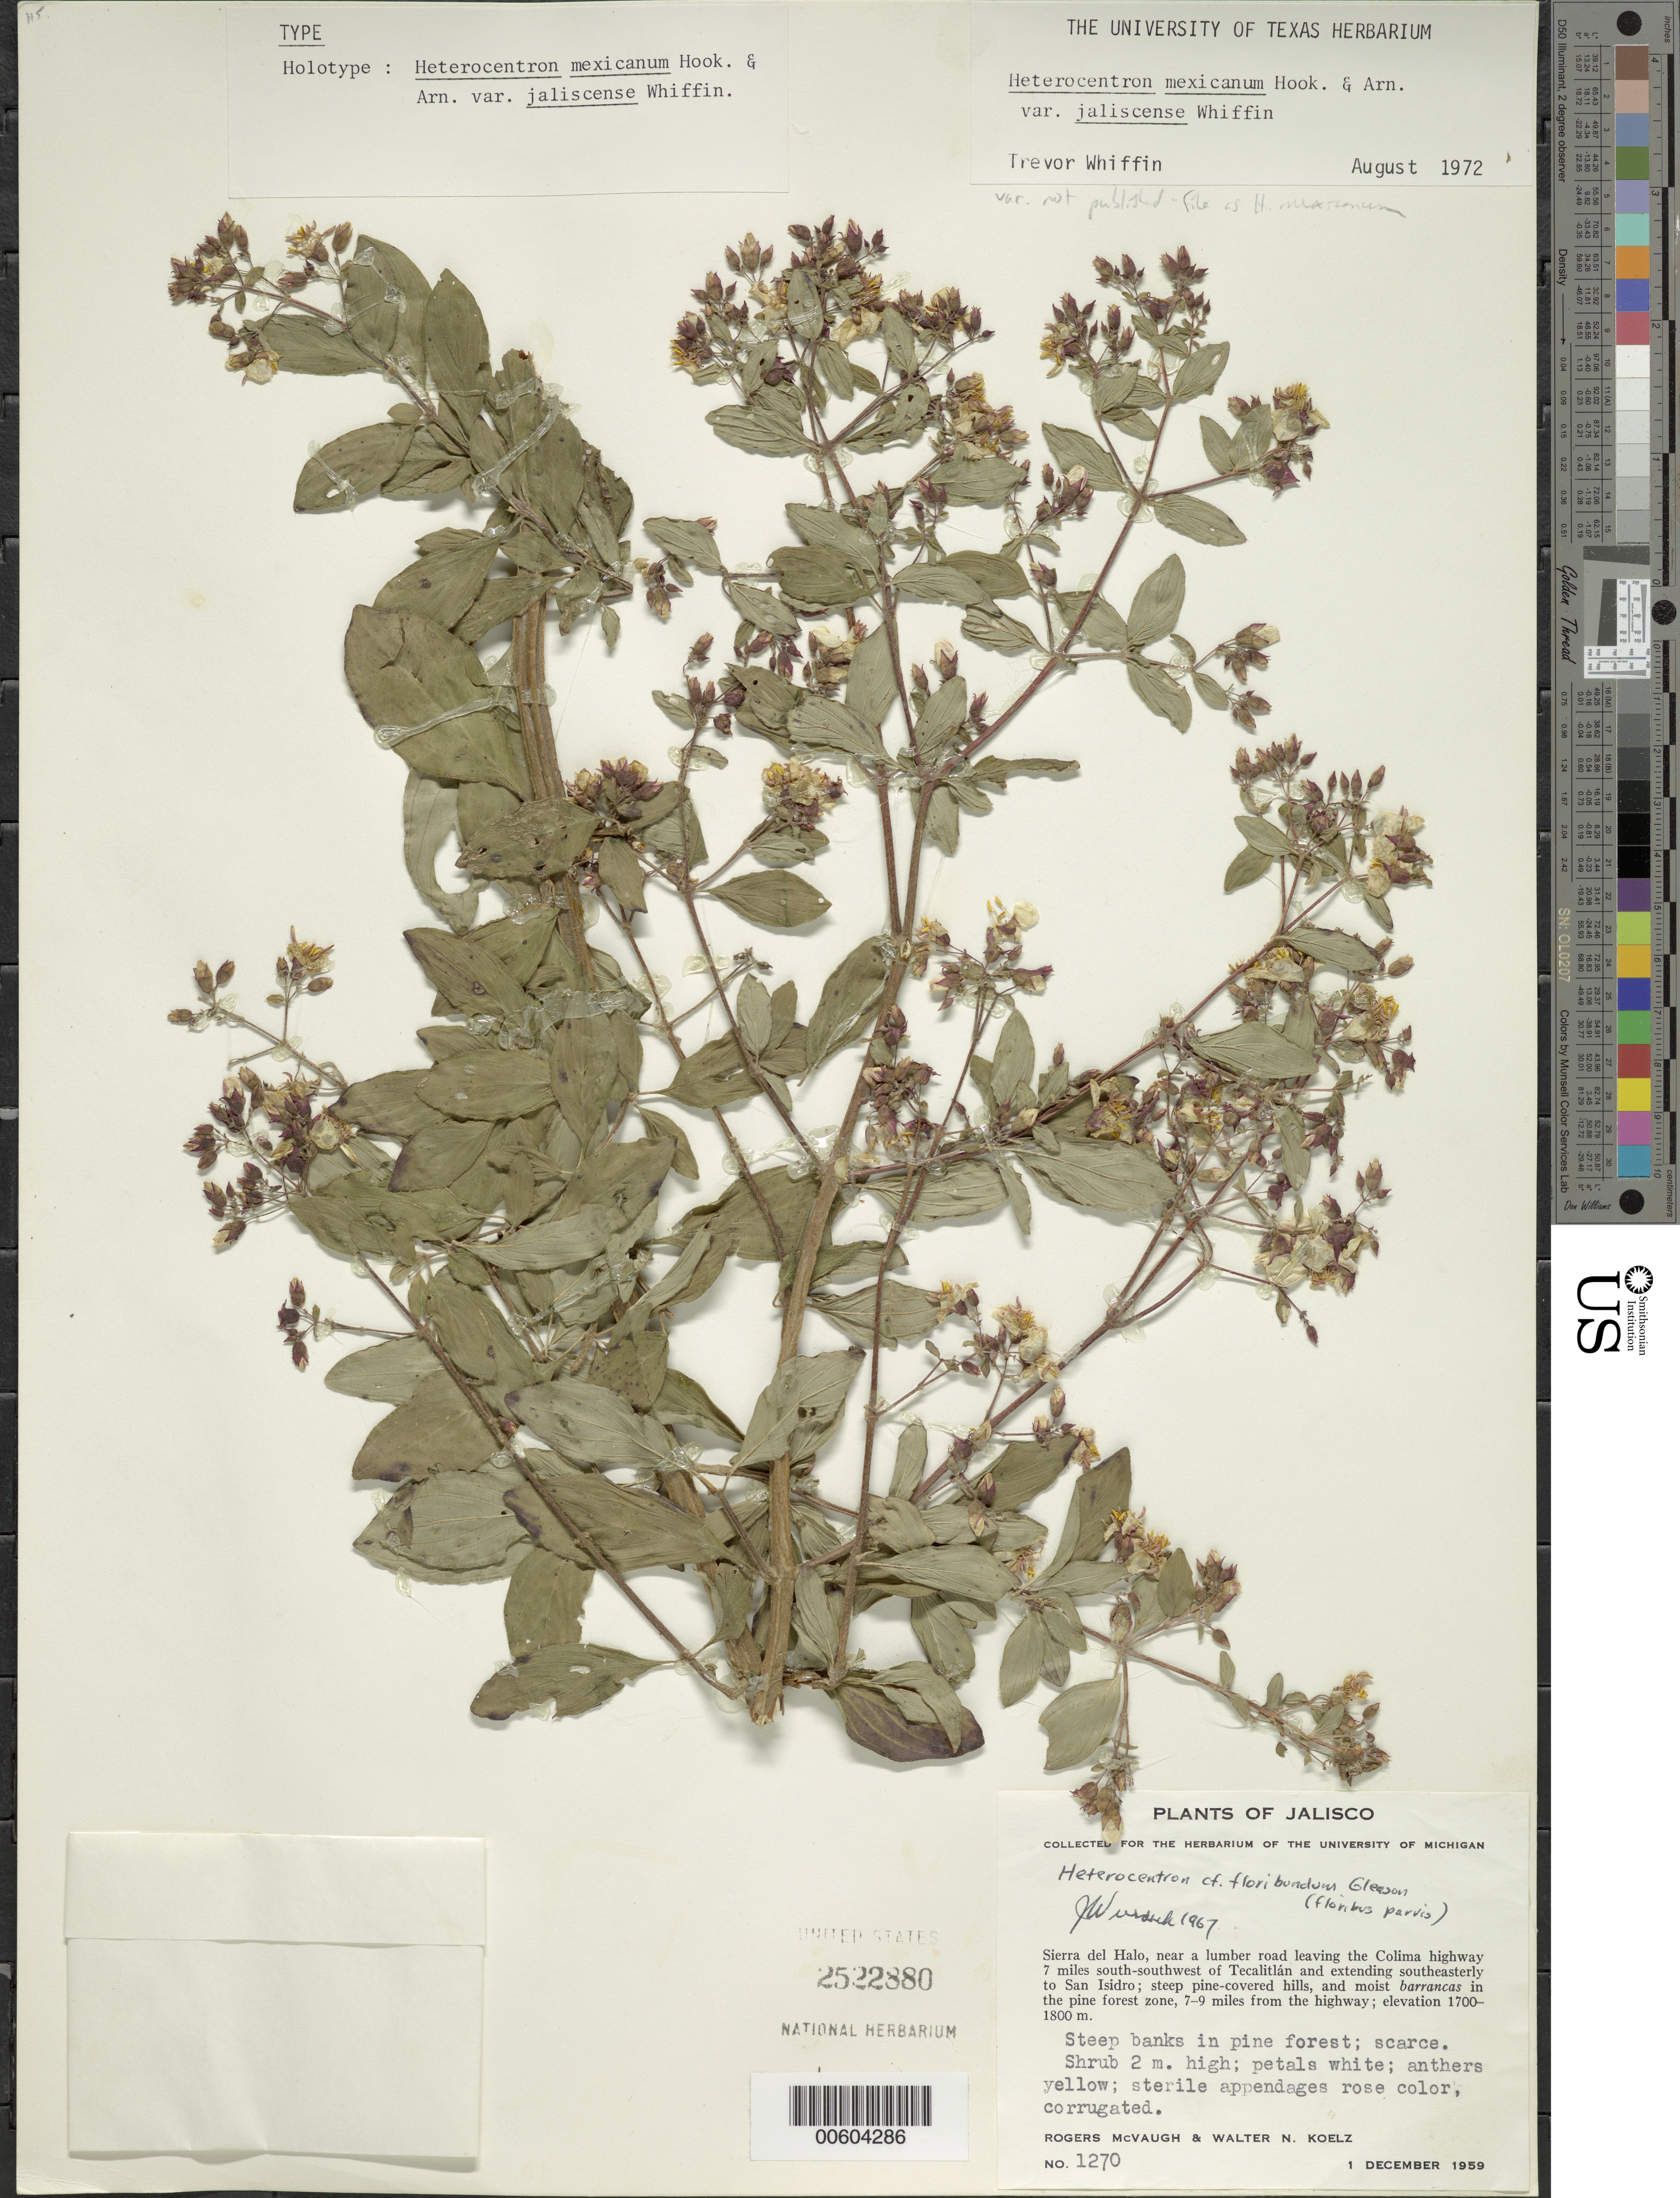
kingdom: Plantae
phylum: Tracheophyta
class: Magnoliopsida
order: Myrtales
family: Melastomataceae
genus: Heterocentron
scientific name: Heterocentron mexicanum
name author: Hook. & Arn.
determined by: Whiffin, Trevor P.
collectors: R. McVaugh & W. N. Koelz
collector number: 1270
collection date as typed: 01 Dec 1959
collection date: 1959-12-01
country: Mexico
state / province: Jalisco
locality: Sierra del Halo, road leaving Colima hwy 7 mi SSW of Tecalitlan, & extending SE to San Isidro, 7-9 mi from hwy.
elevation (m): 1700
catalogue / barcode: US 2522880